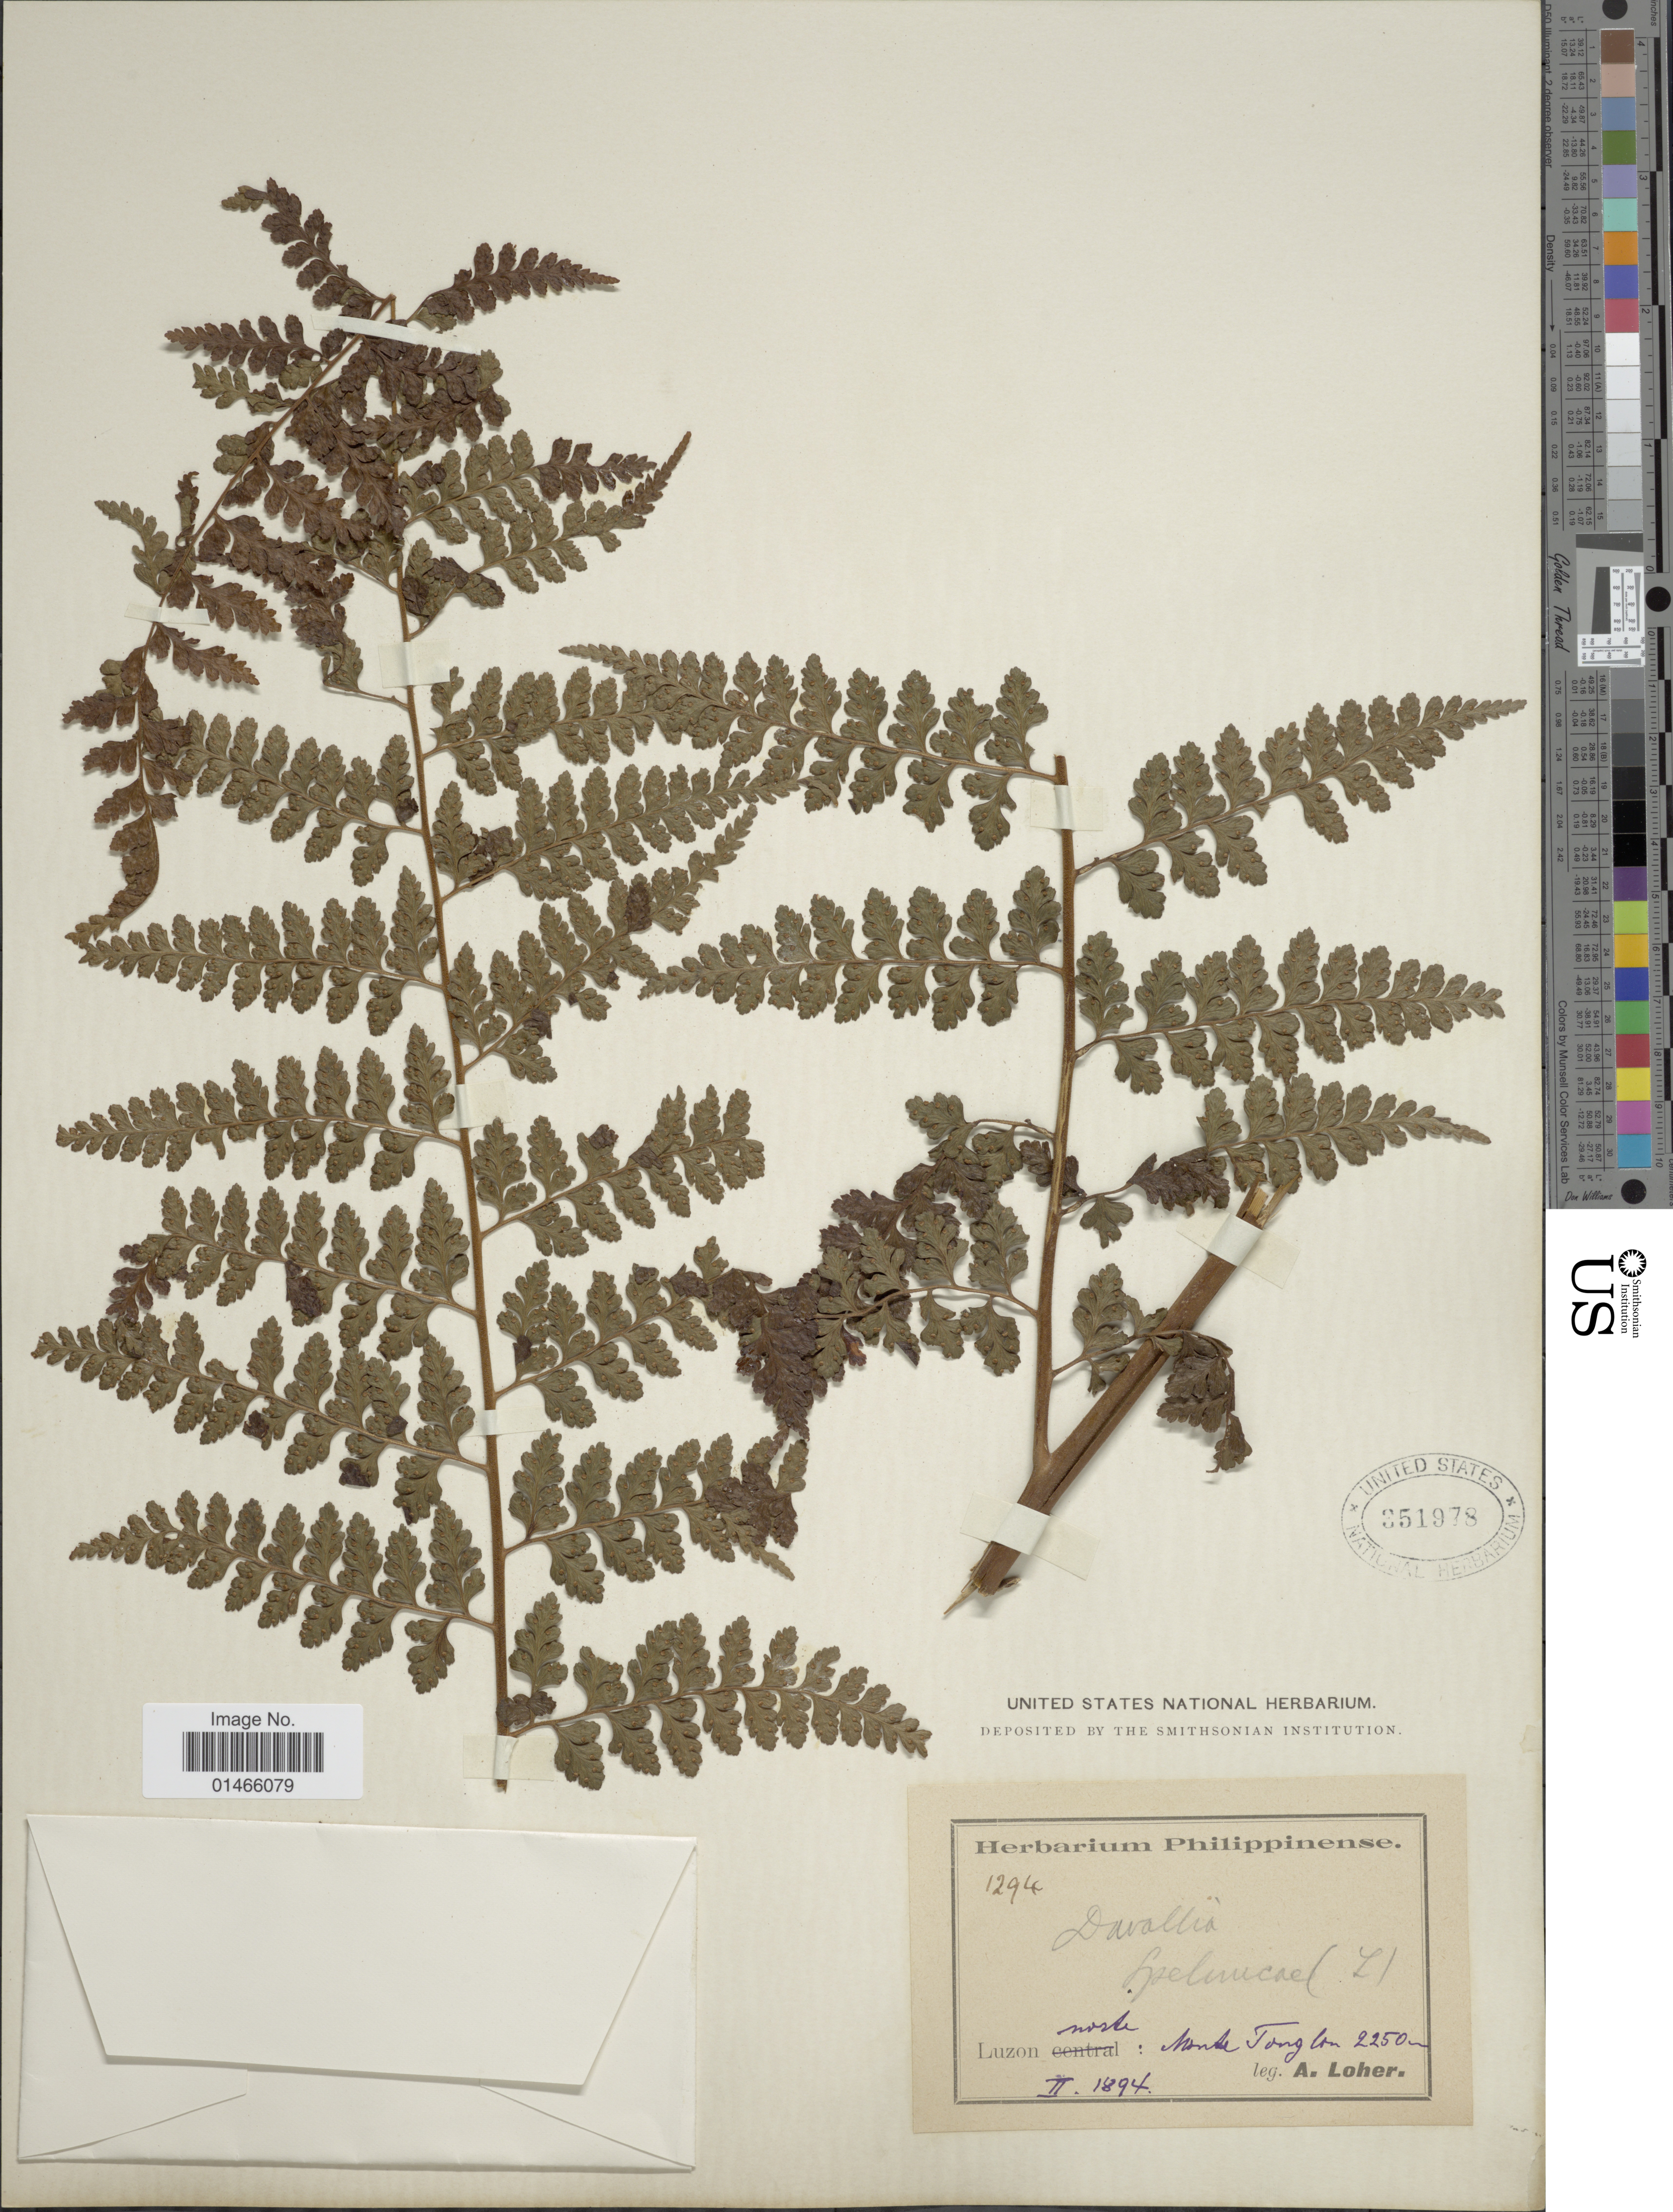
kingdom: Plantae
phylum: Tracheophyta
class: Polypodiopsida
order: Polypodiales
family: Dennstaedtiaceae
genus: Microlepia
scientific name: Microlepia speluncae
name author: (L.) T. Moore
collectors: A. Loher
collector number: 1294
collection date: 1897-03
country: Philippines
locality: Luzon North, Monte Tonglon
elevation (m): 2250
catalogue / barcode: US 351978